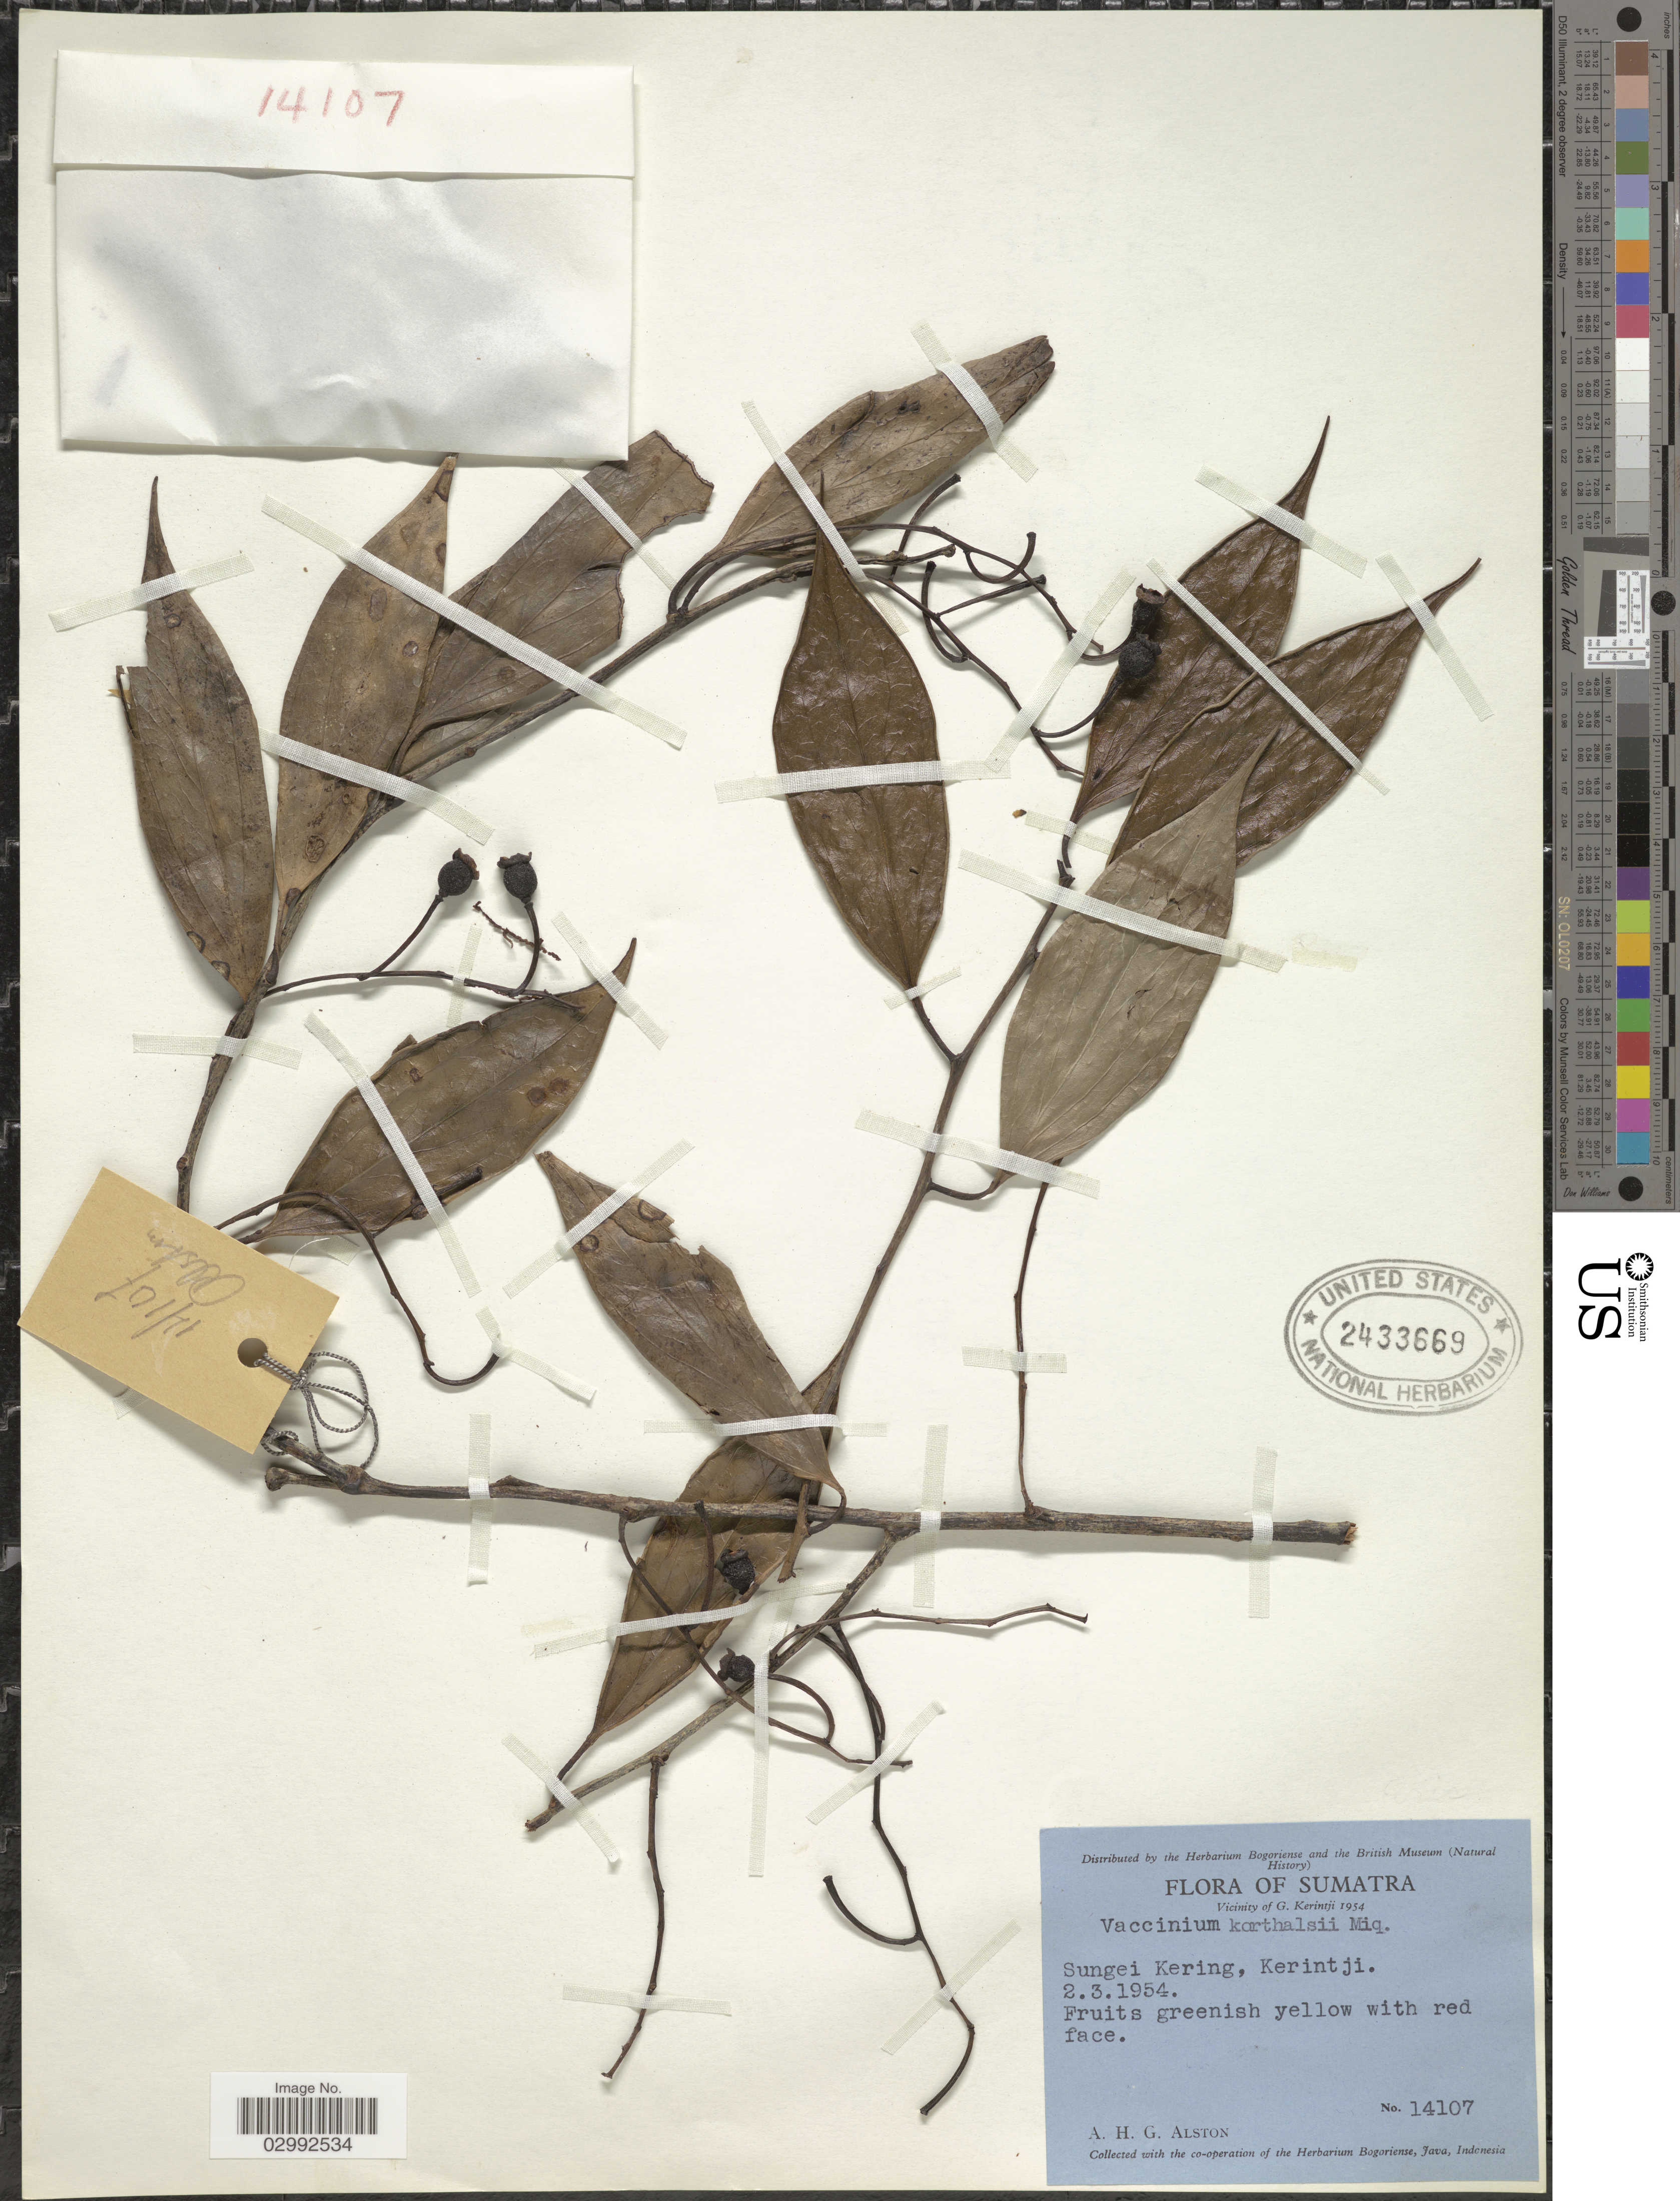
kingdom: Plantae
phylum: Tracheophyta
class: Magnoliopsida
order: Ericales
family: Ericaceae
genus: Vaccinium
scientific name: Vaccinium korthalsii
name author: Miq.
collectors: A. H. Alston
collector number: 14107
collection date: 1954-03-02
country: Indonesia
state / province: Sumatra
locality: Sungei Kering, Kerintji.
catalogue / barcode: US 2433669